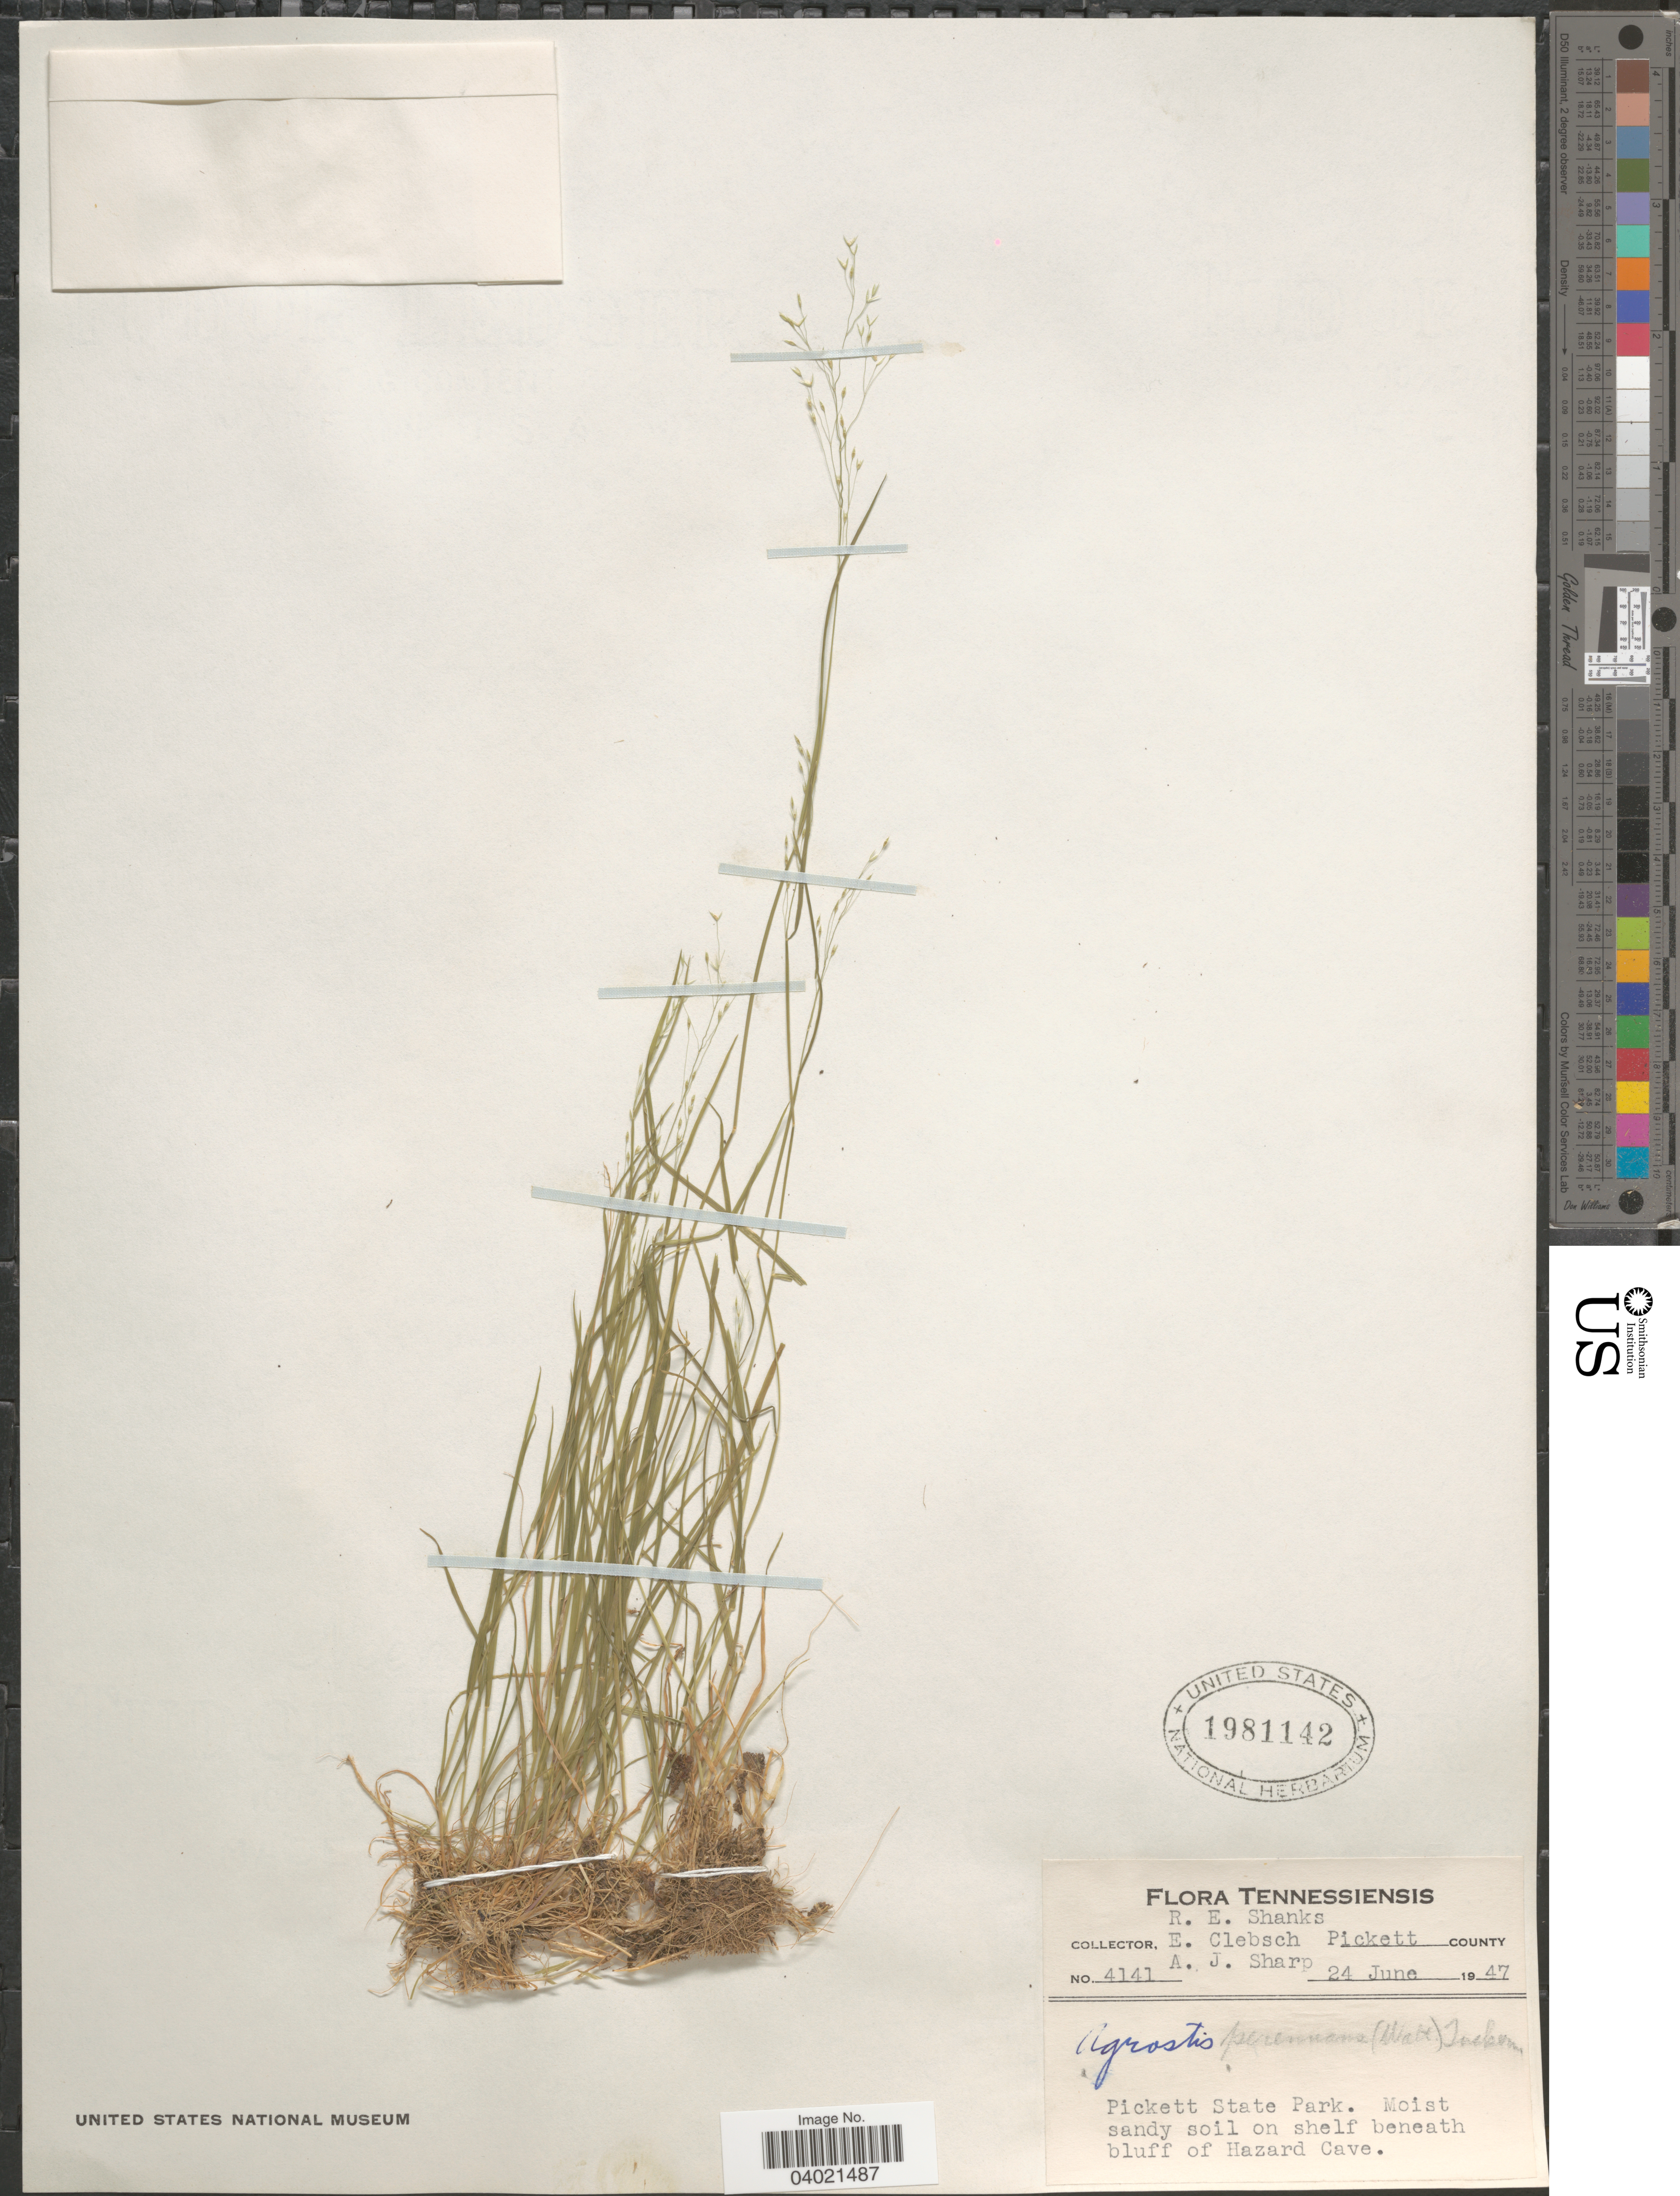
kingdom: Plantae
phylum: Tracheophyta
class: Liliopsida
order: Poales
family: Poaceae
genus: Agrostis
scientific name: Agrostis perennans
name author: (Walter) Tuck.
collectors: R. Shanks, E. Clebsch & A. J. Sharp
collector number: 4141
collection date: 1947-06-24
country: United States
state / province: Tennessee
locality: Pickett county. Pickett State Park. Moist sandy soil on shelf beneath bluff of Hazard Cave.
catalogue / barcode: US 1981142